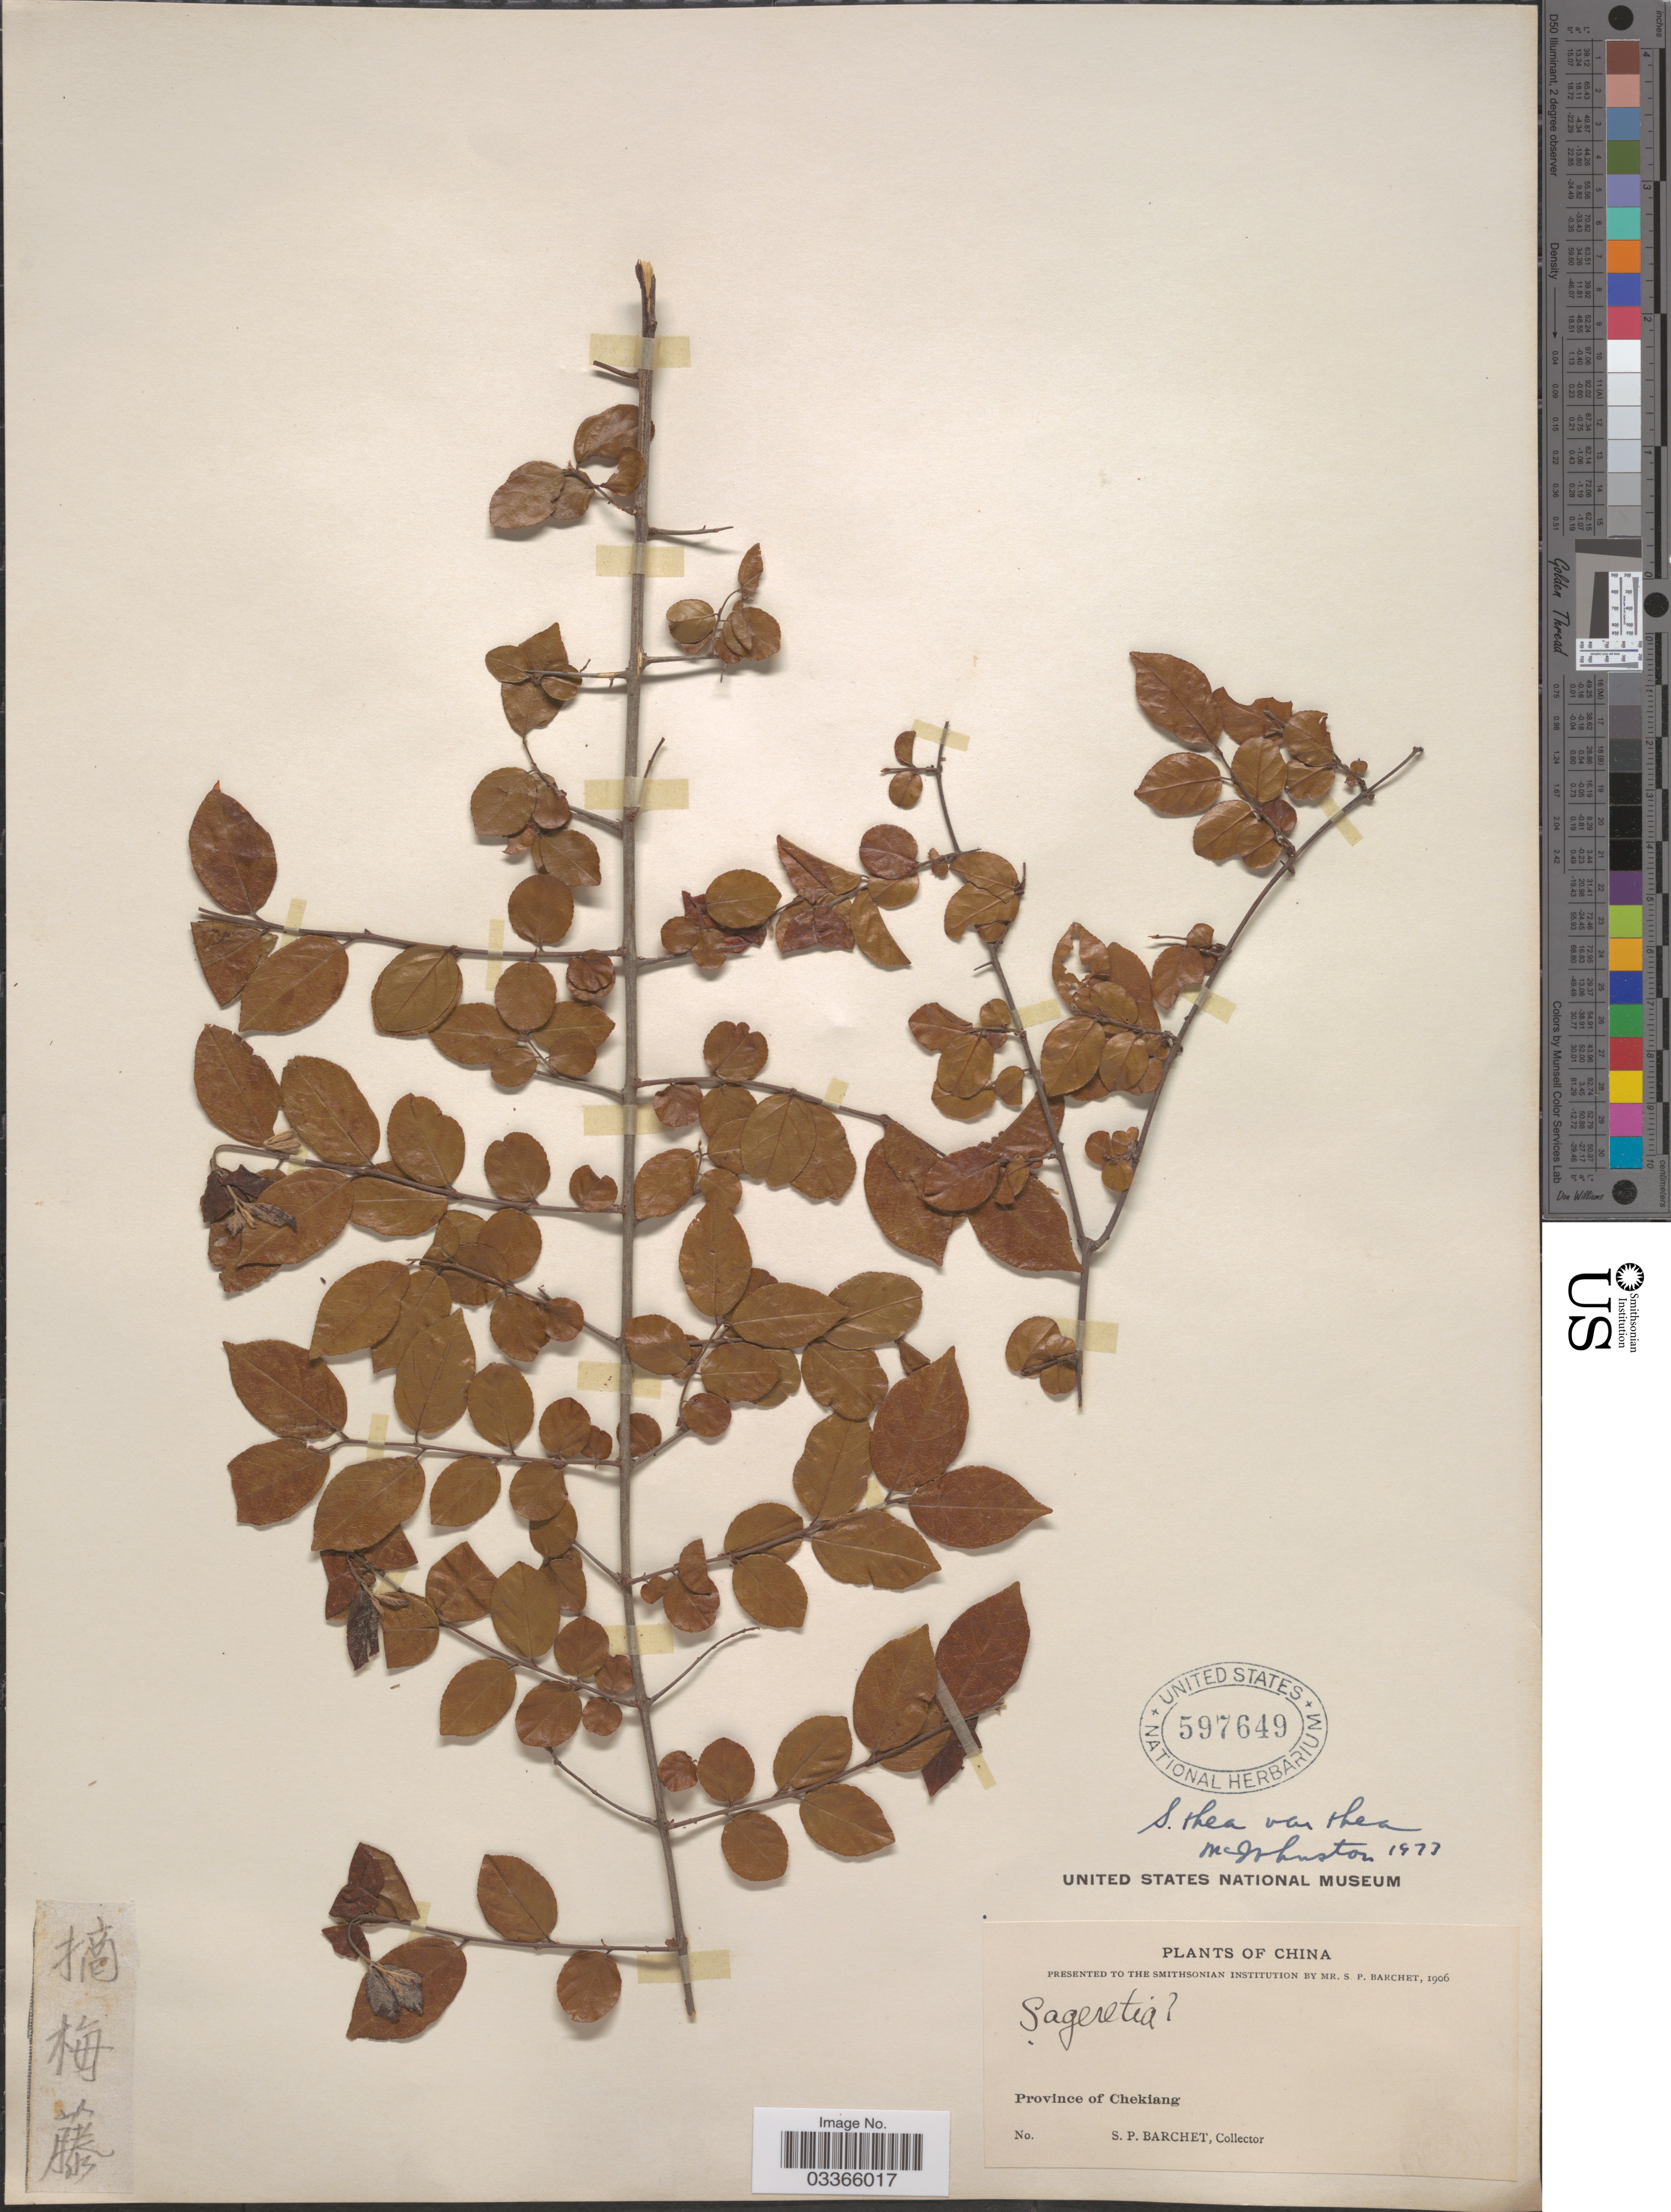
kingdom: Plantae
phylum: Tracheophyta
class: Magnoliopsida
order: Rosales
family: Rhamnaceae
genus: Sageretia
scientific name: Sageretia thea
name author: (Osbeck) M.C. Johnst.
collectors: S. P. Barchet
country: China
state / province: Zhejiang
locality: Province of Chekiang.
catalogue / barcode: US 597649